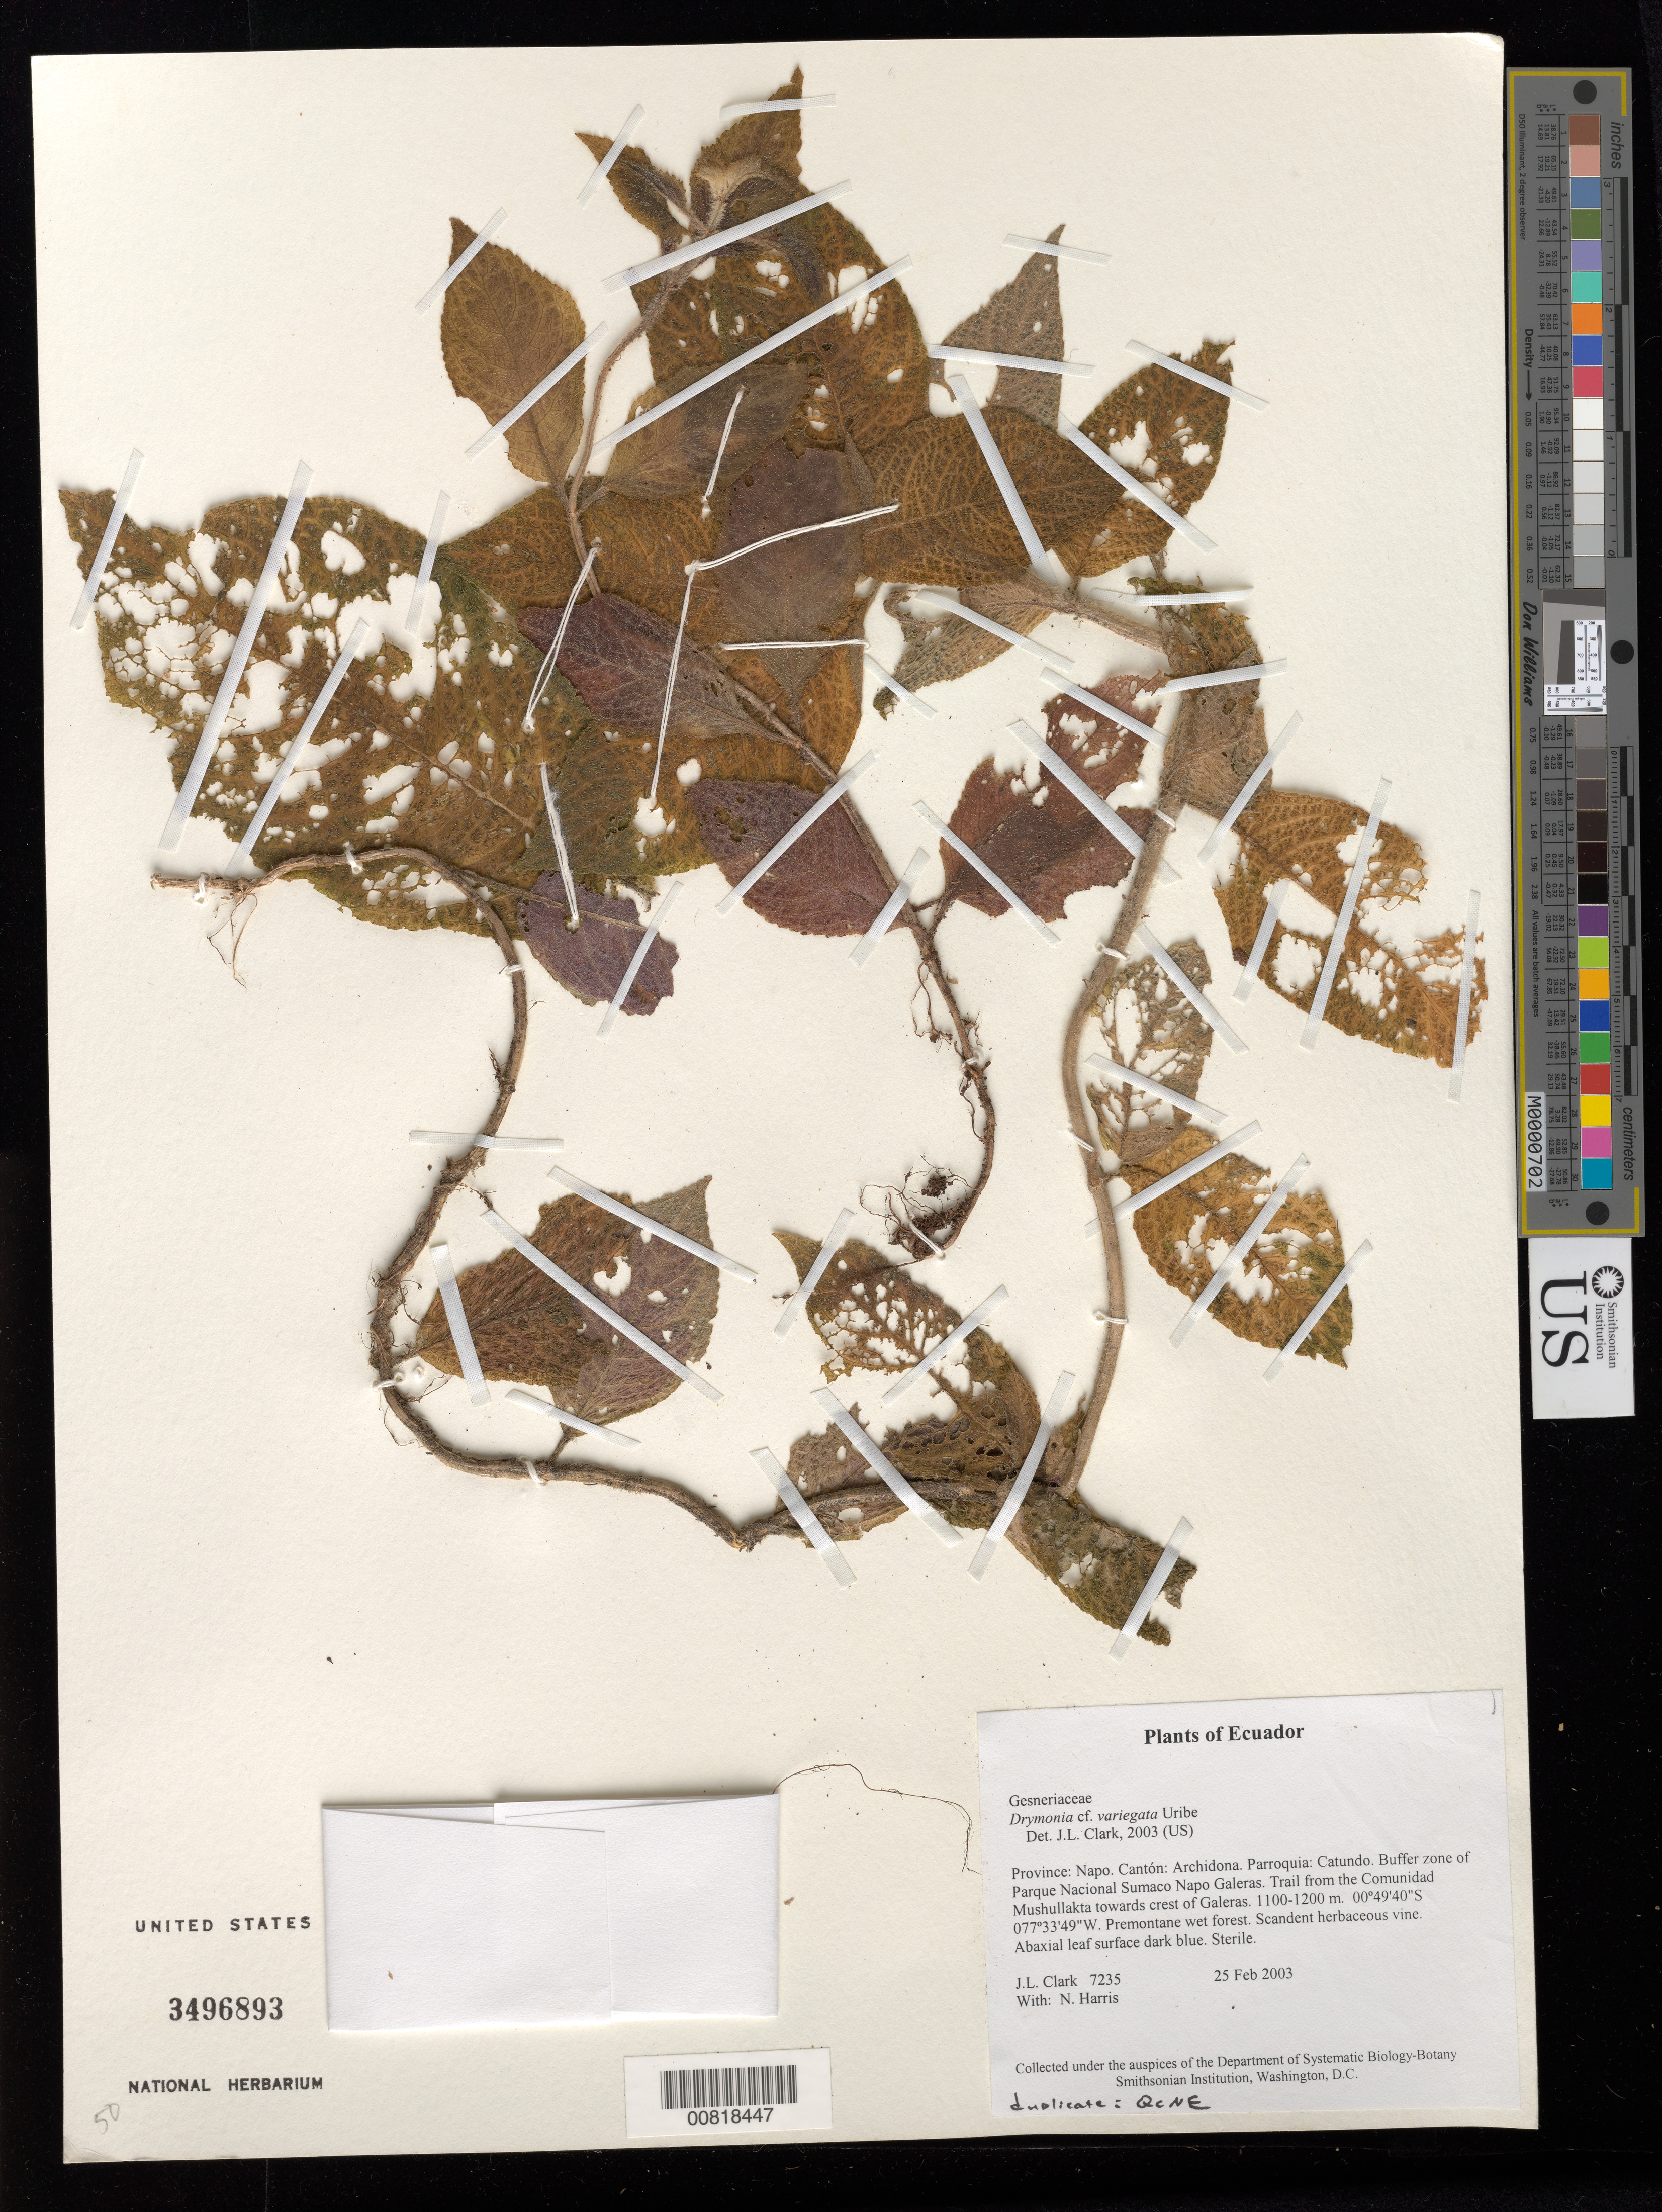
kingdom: Plantae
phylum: Tracheophyta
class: Magnoliopsida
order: Lamiales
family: Gesneriaceae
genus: Drymonia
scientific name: Drymonia variegata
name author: L. Uribe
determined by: Clark, J. L., (SEL), The Marie Selby Botanical Garden (UNITED STATES)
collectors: J. L. Clark & N. Harris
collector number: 7235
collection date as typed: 25 Feb 2003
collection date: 2003-02-25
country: Ecuador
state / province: Napo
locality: Archidona. Parroquia: Catundo. Buffer zone of Parque Nacional Sumaco Napo Galeras. Trail from the Comunidad Mushullakta towards crest of Galeras.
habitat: Premontane wet forest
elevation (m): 1100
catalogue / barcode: US 3496893